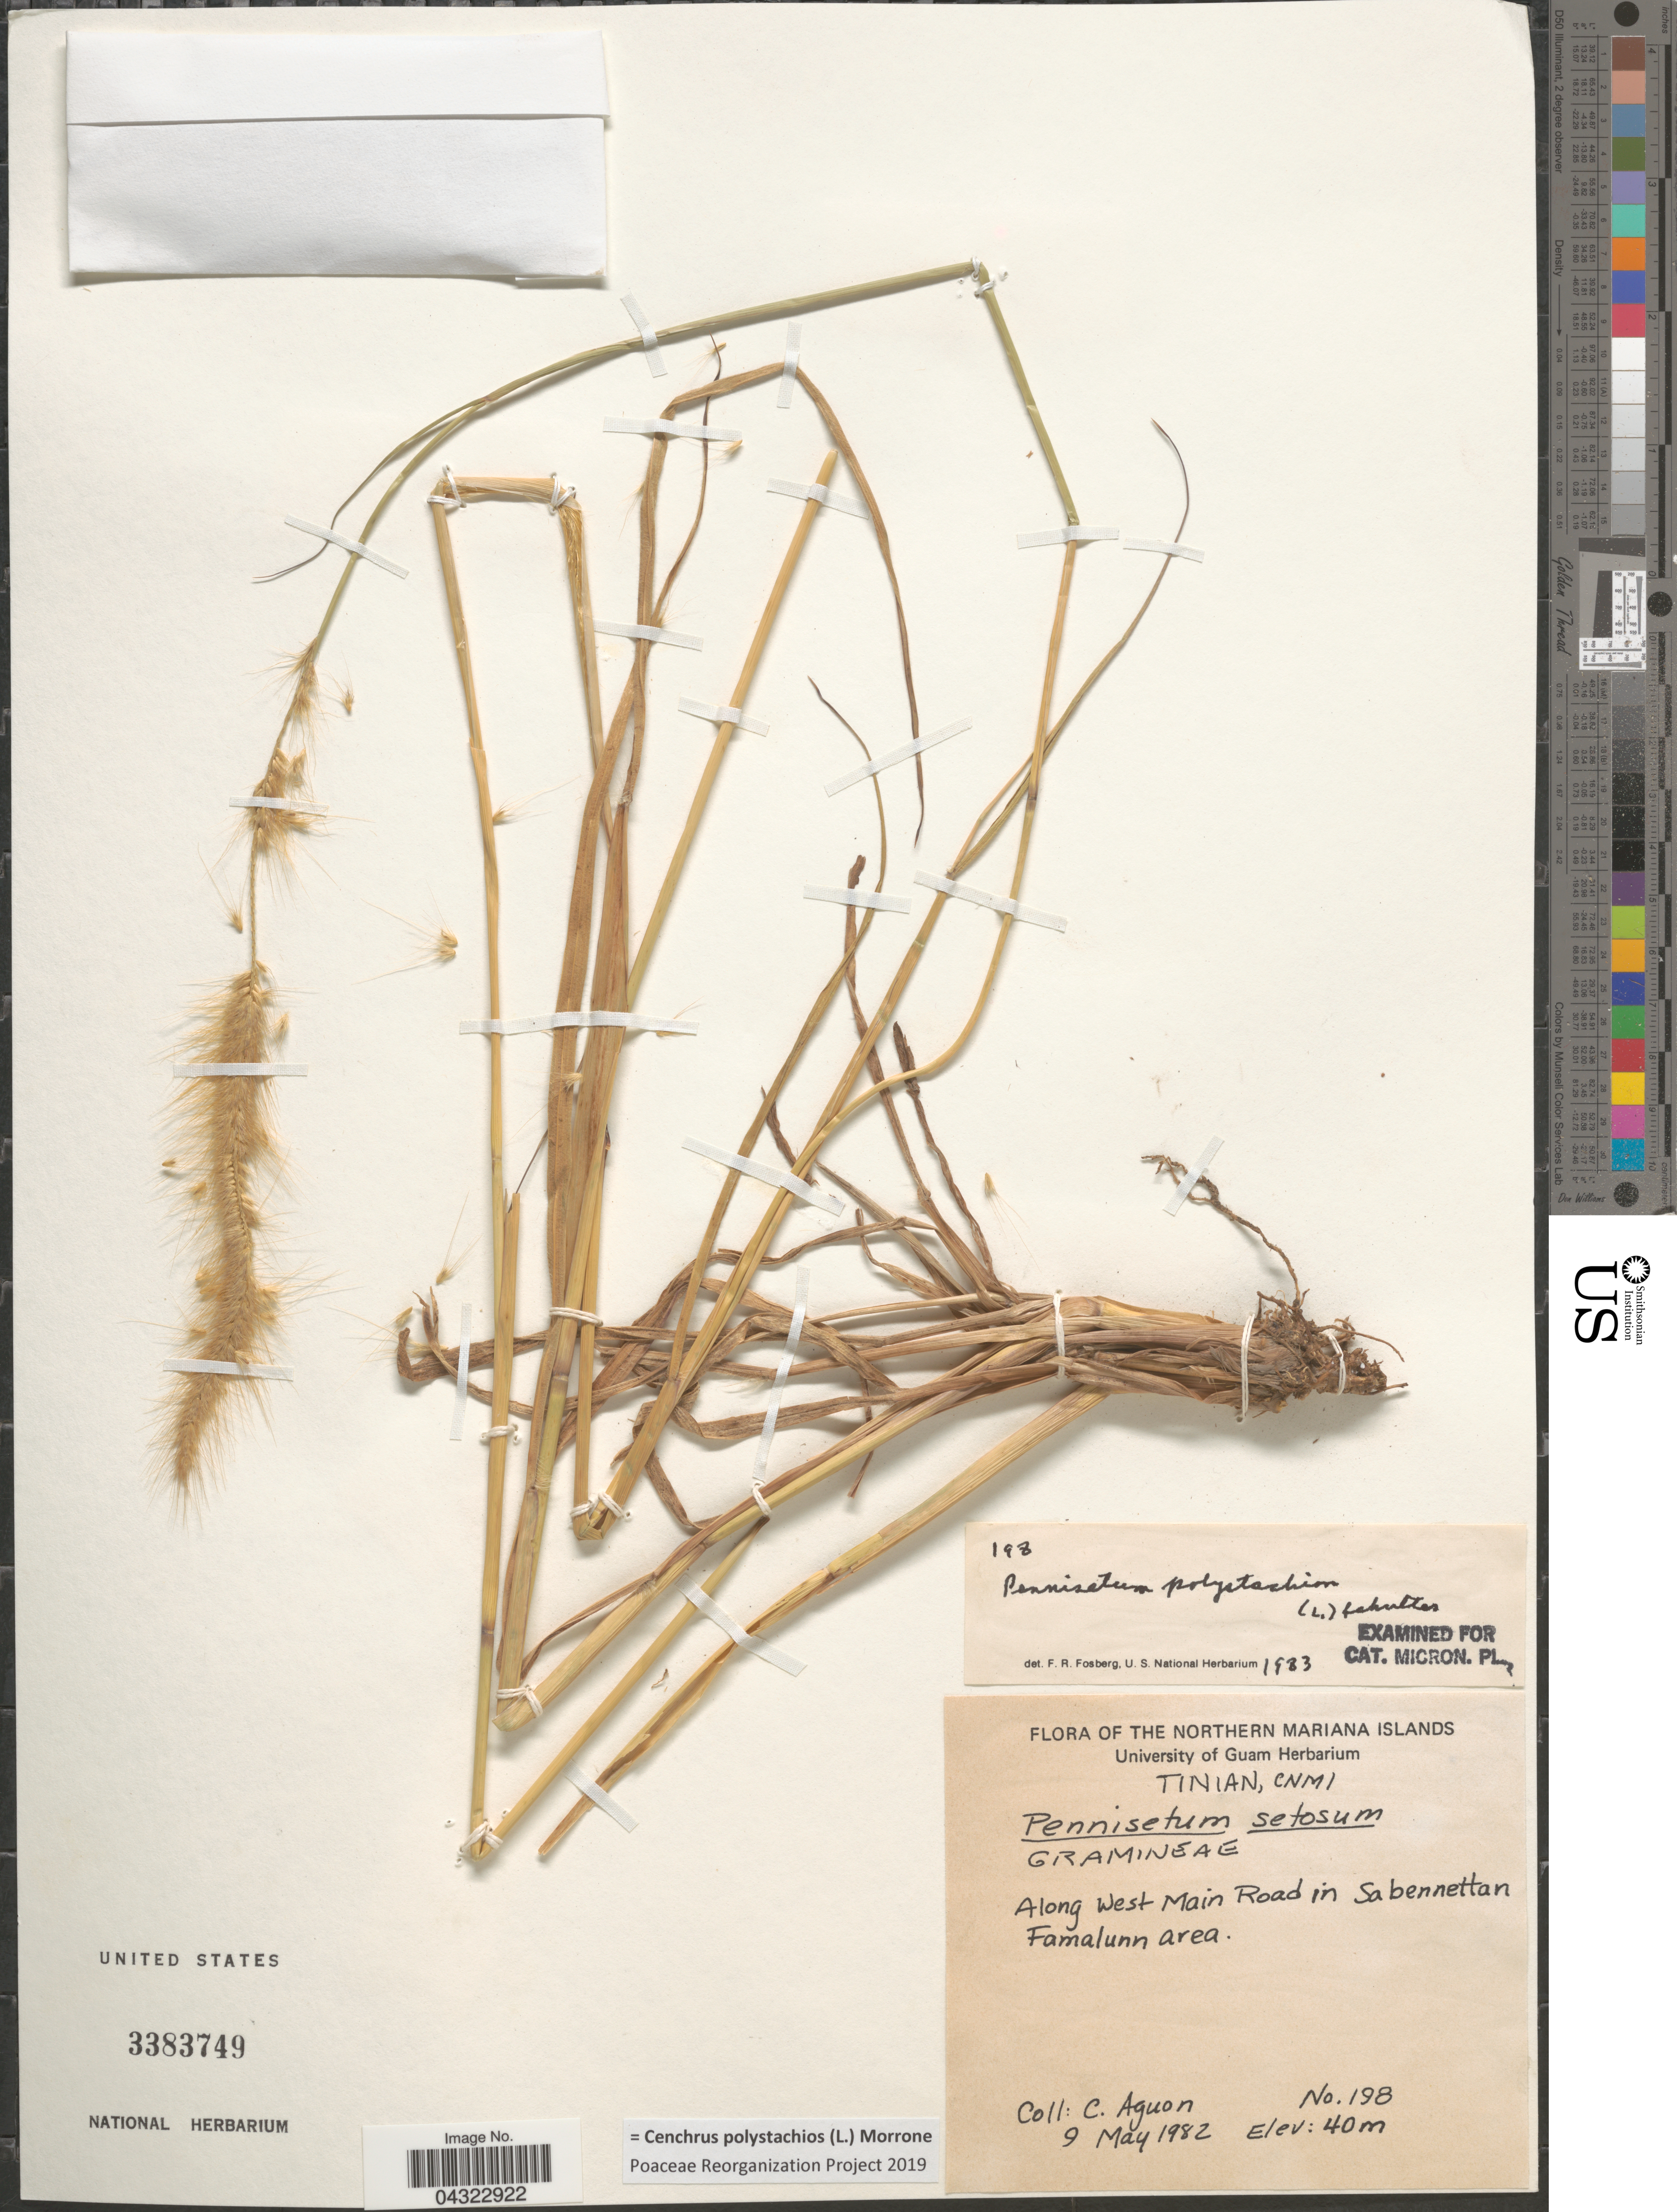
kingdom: Plantae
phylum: Tracheophyta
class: Liliopsida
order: Poales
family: Poaceae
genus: Cenchrus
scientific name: Cenchrus polystachios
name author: (L.) Morrone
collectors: C. Aguon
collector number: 198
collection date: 1982-05-09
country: Northern Mariana Islands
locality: Tinian, CNMI. Along west Main Road in Sabennettan. Famalunn area.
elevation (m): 40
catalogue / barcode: US 3383749